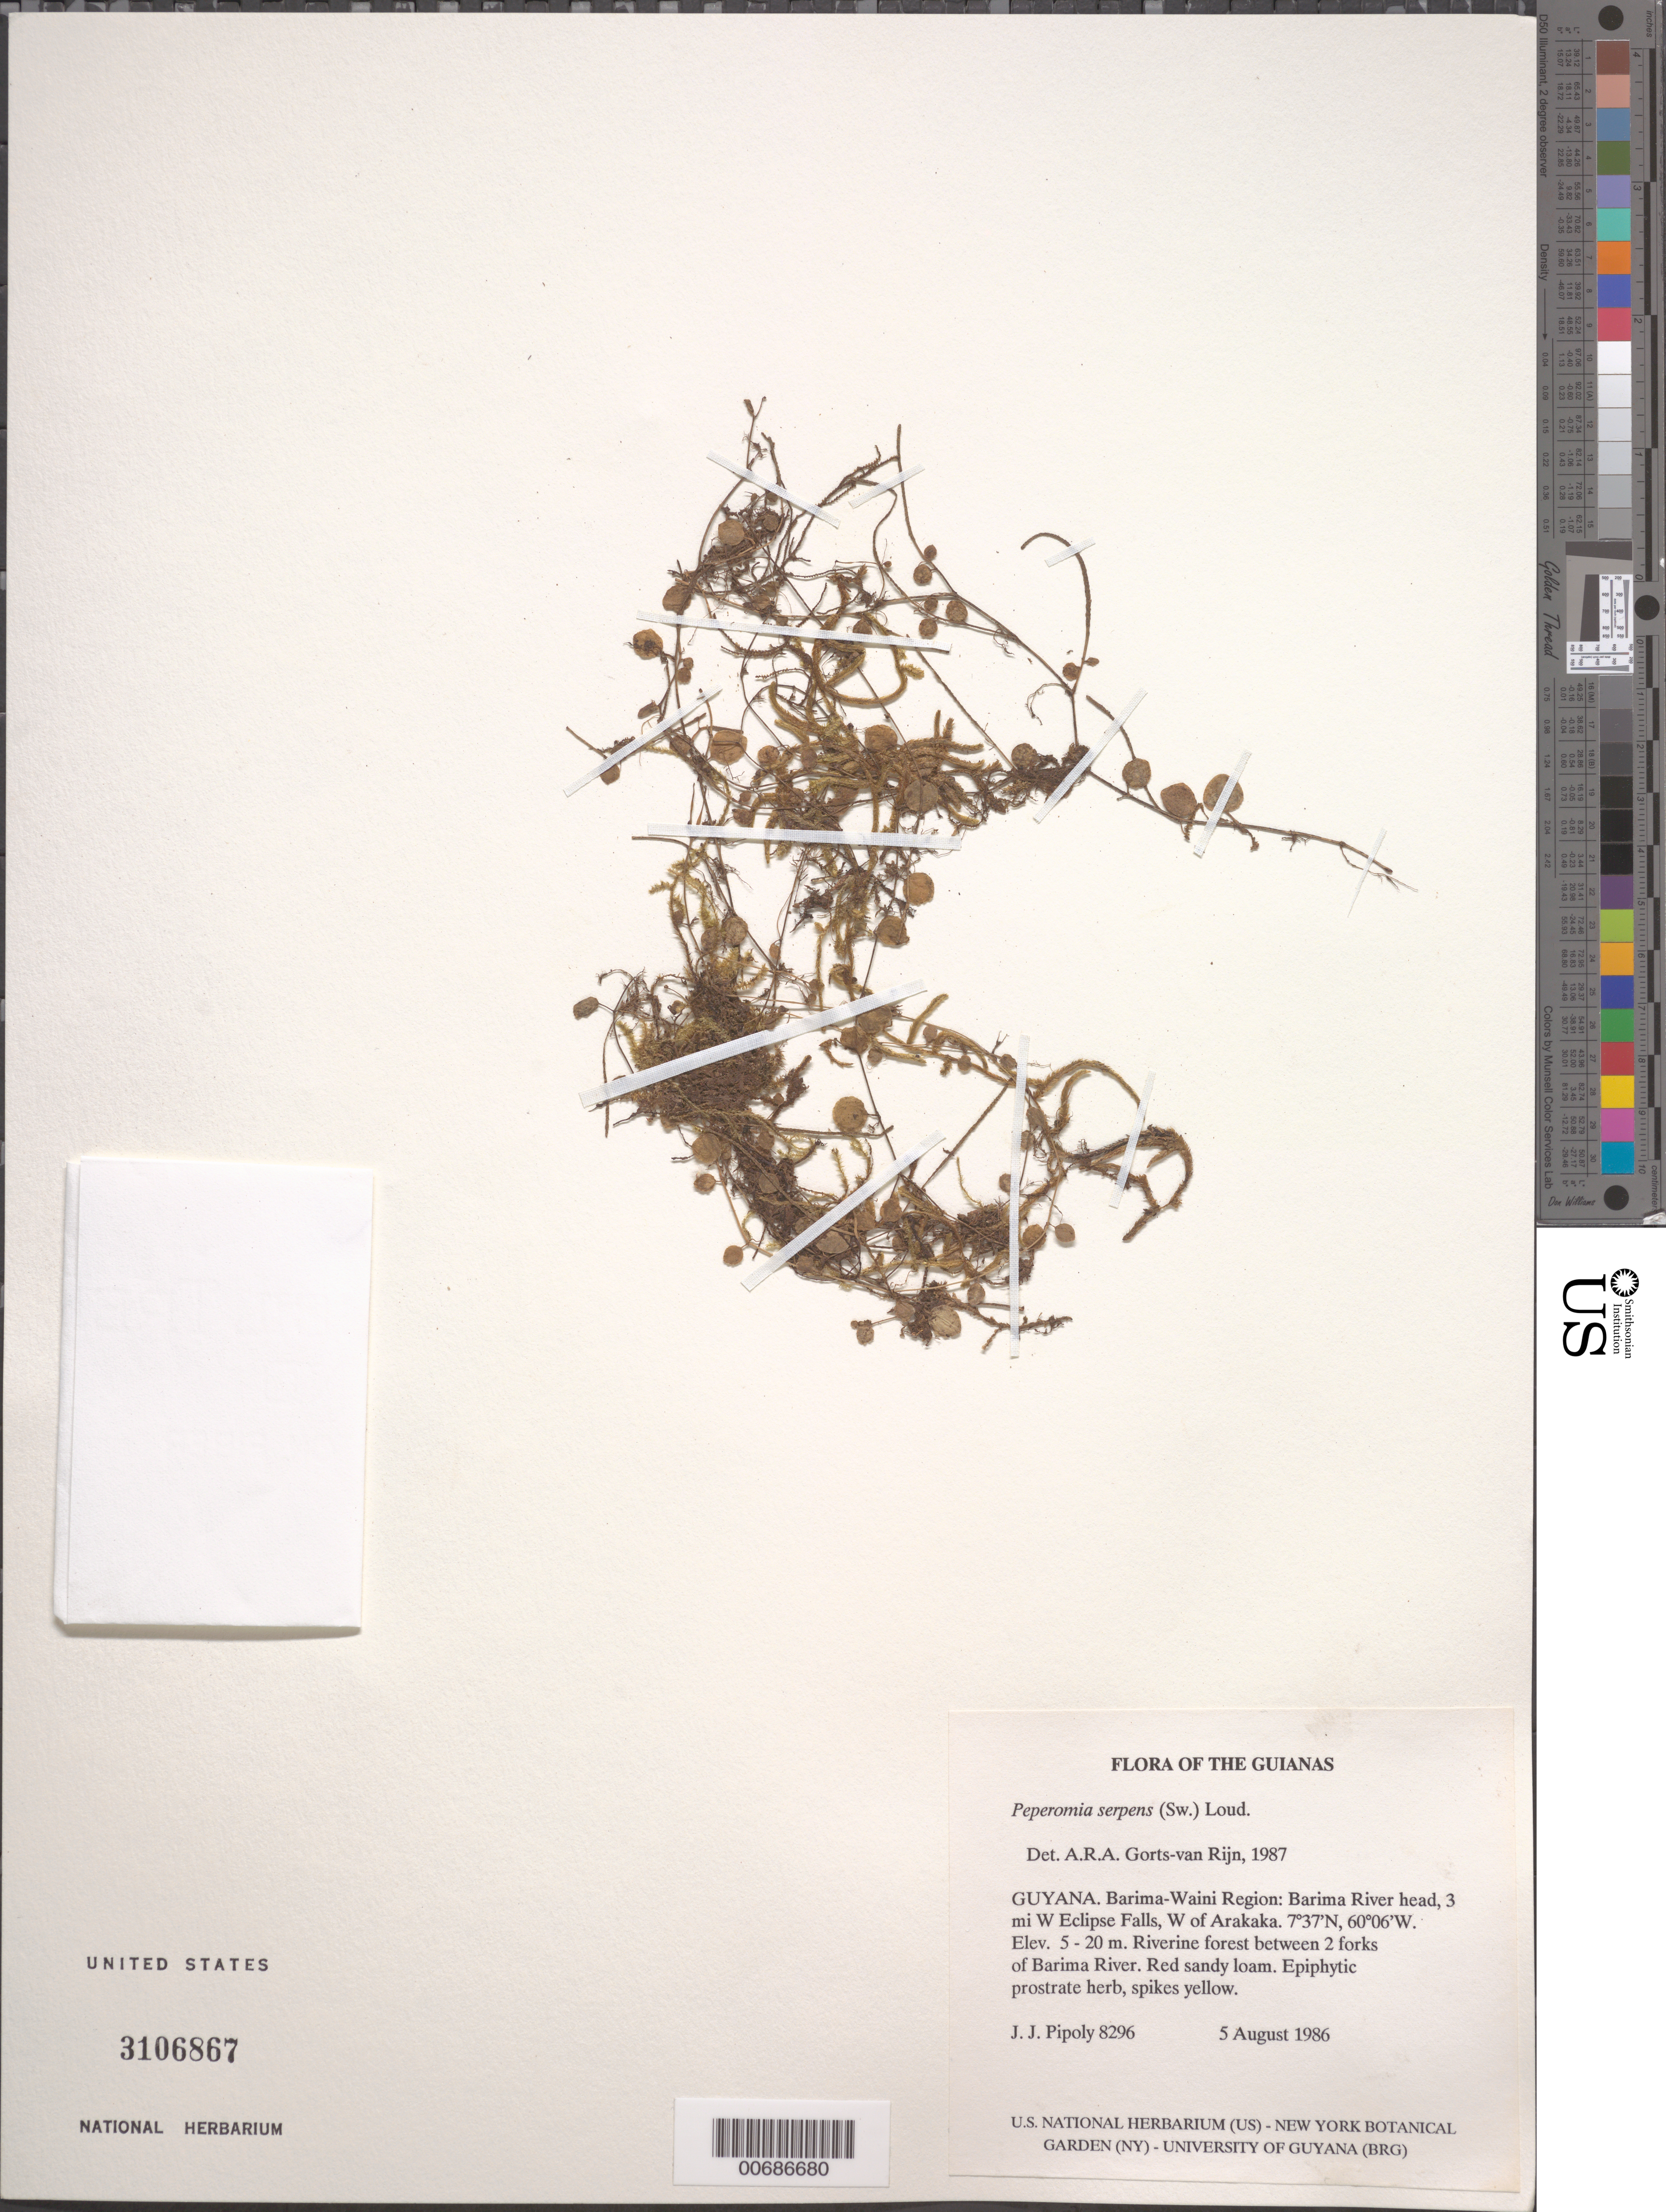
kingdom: Plantae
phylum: Tracheophyta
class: Magnoliopsida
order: Piperales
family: Piperaceae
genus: Peperomia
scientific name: Peperomia serpens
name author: (Sw.) Loudon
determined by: Görts-van Rijn, A. R. A.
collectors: J. J. Pipoly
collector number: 8296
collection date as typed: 5 August 1986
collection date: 1986-08-05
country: Guyana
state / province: Barima-Waini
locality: Barima River head; 3 mi W Eclipse Falls, W of Arakaka, between 2 forks of Barima River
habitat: Riverine forest. Red sandy loam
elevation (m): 5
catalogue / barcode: US 3106867